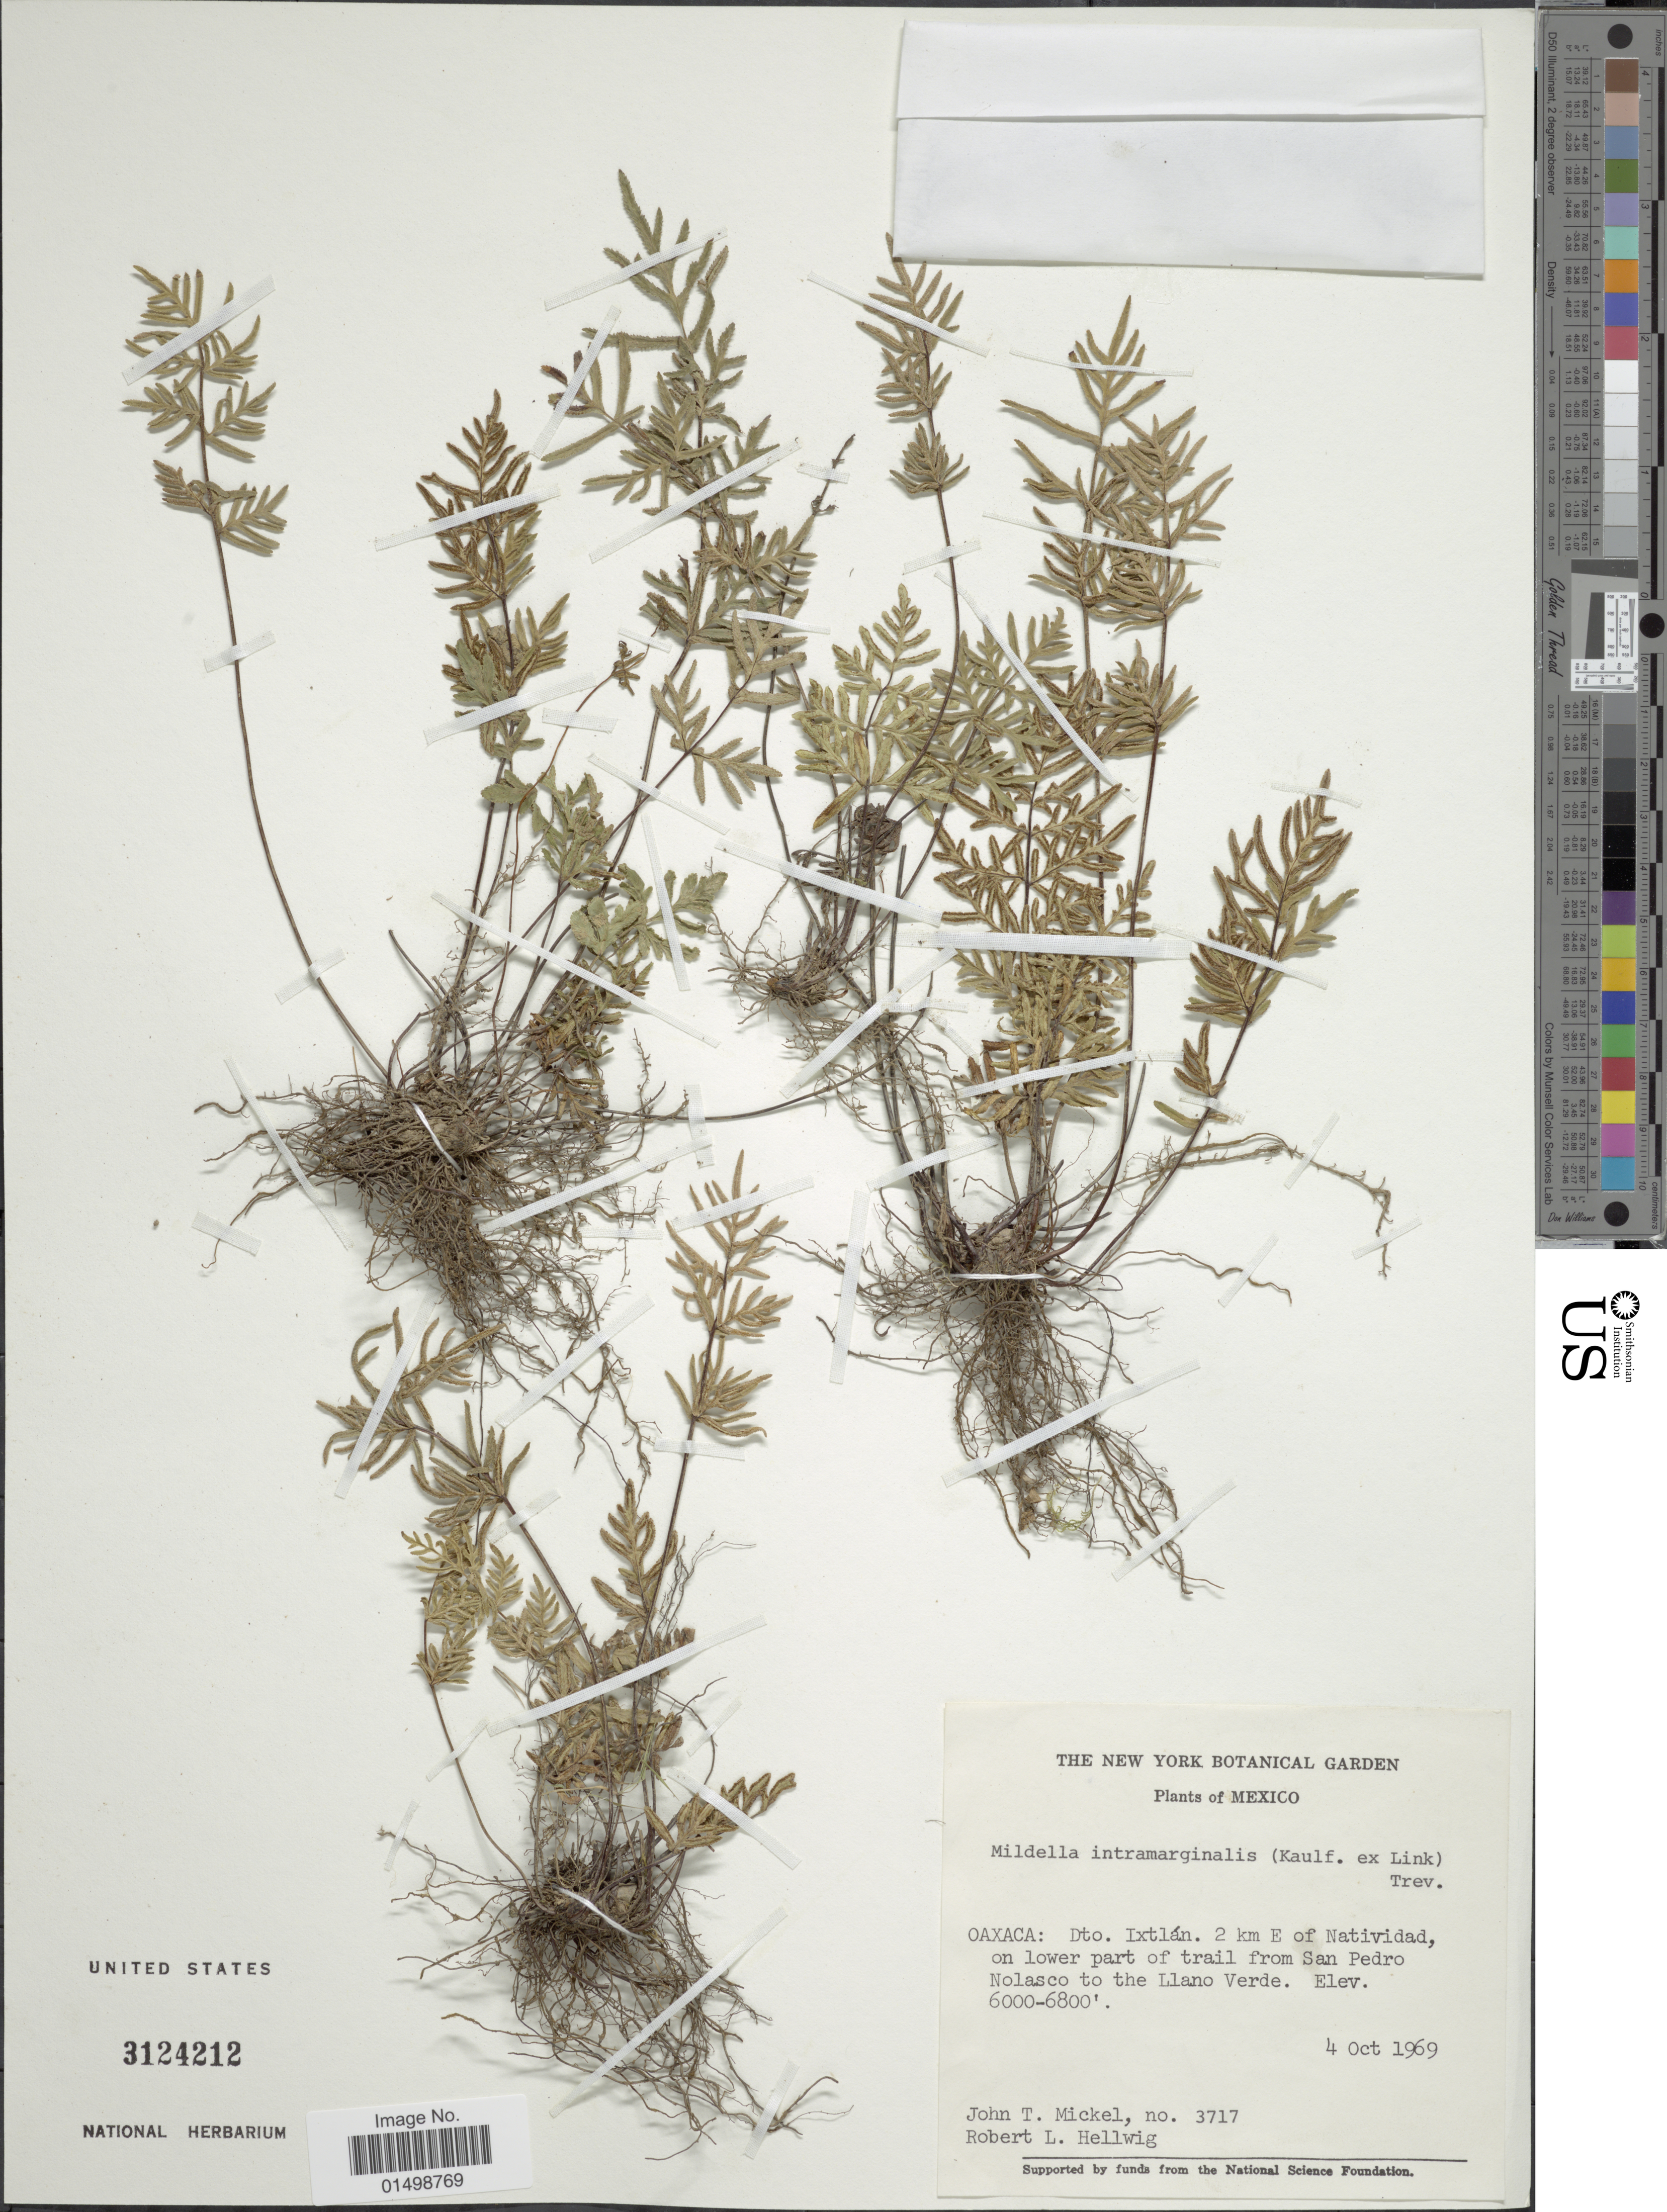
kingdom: Plantae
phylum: Tracheophyta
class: Polypodiopsida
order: Polypodiales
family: Pteridaceae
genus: Cheilanthes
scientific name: Cheilanthes intramarginalis var. serratifolia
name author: (Kaulf.) Hook.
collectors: R. Hellwig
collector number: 3717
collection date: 1969-10-04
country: Mexico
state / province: Oaxaca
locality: Dto, Lxtlan, 2 km e of Natividad, on lower part of trail from San Pedro Nolasco to the Llano Verde.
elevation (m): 1829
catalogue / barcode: US 3124212